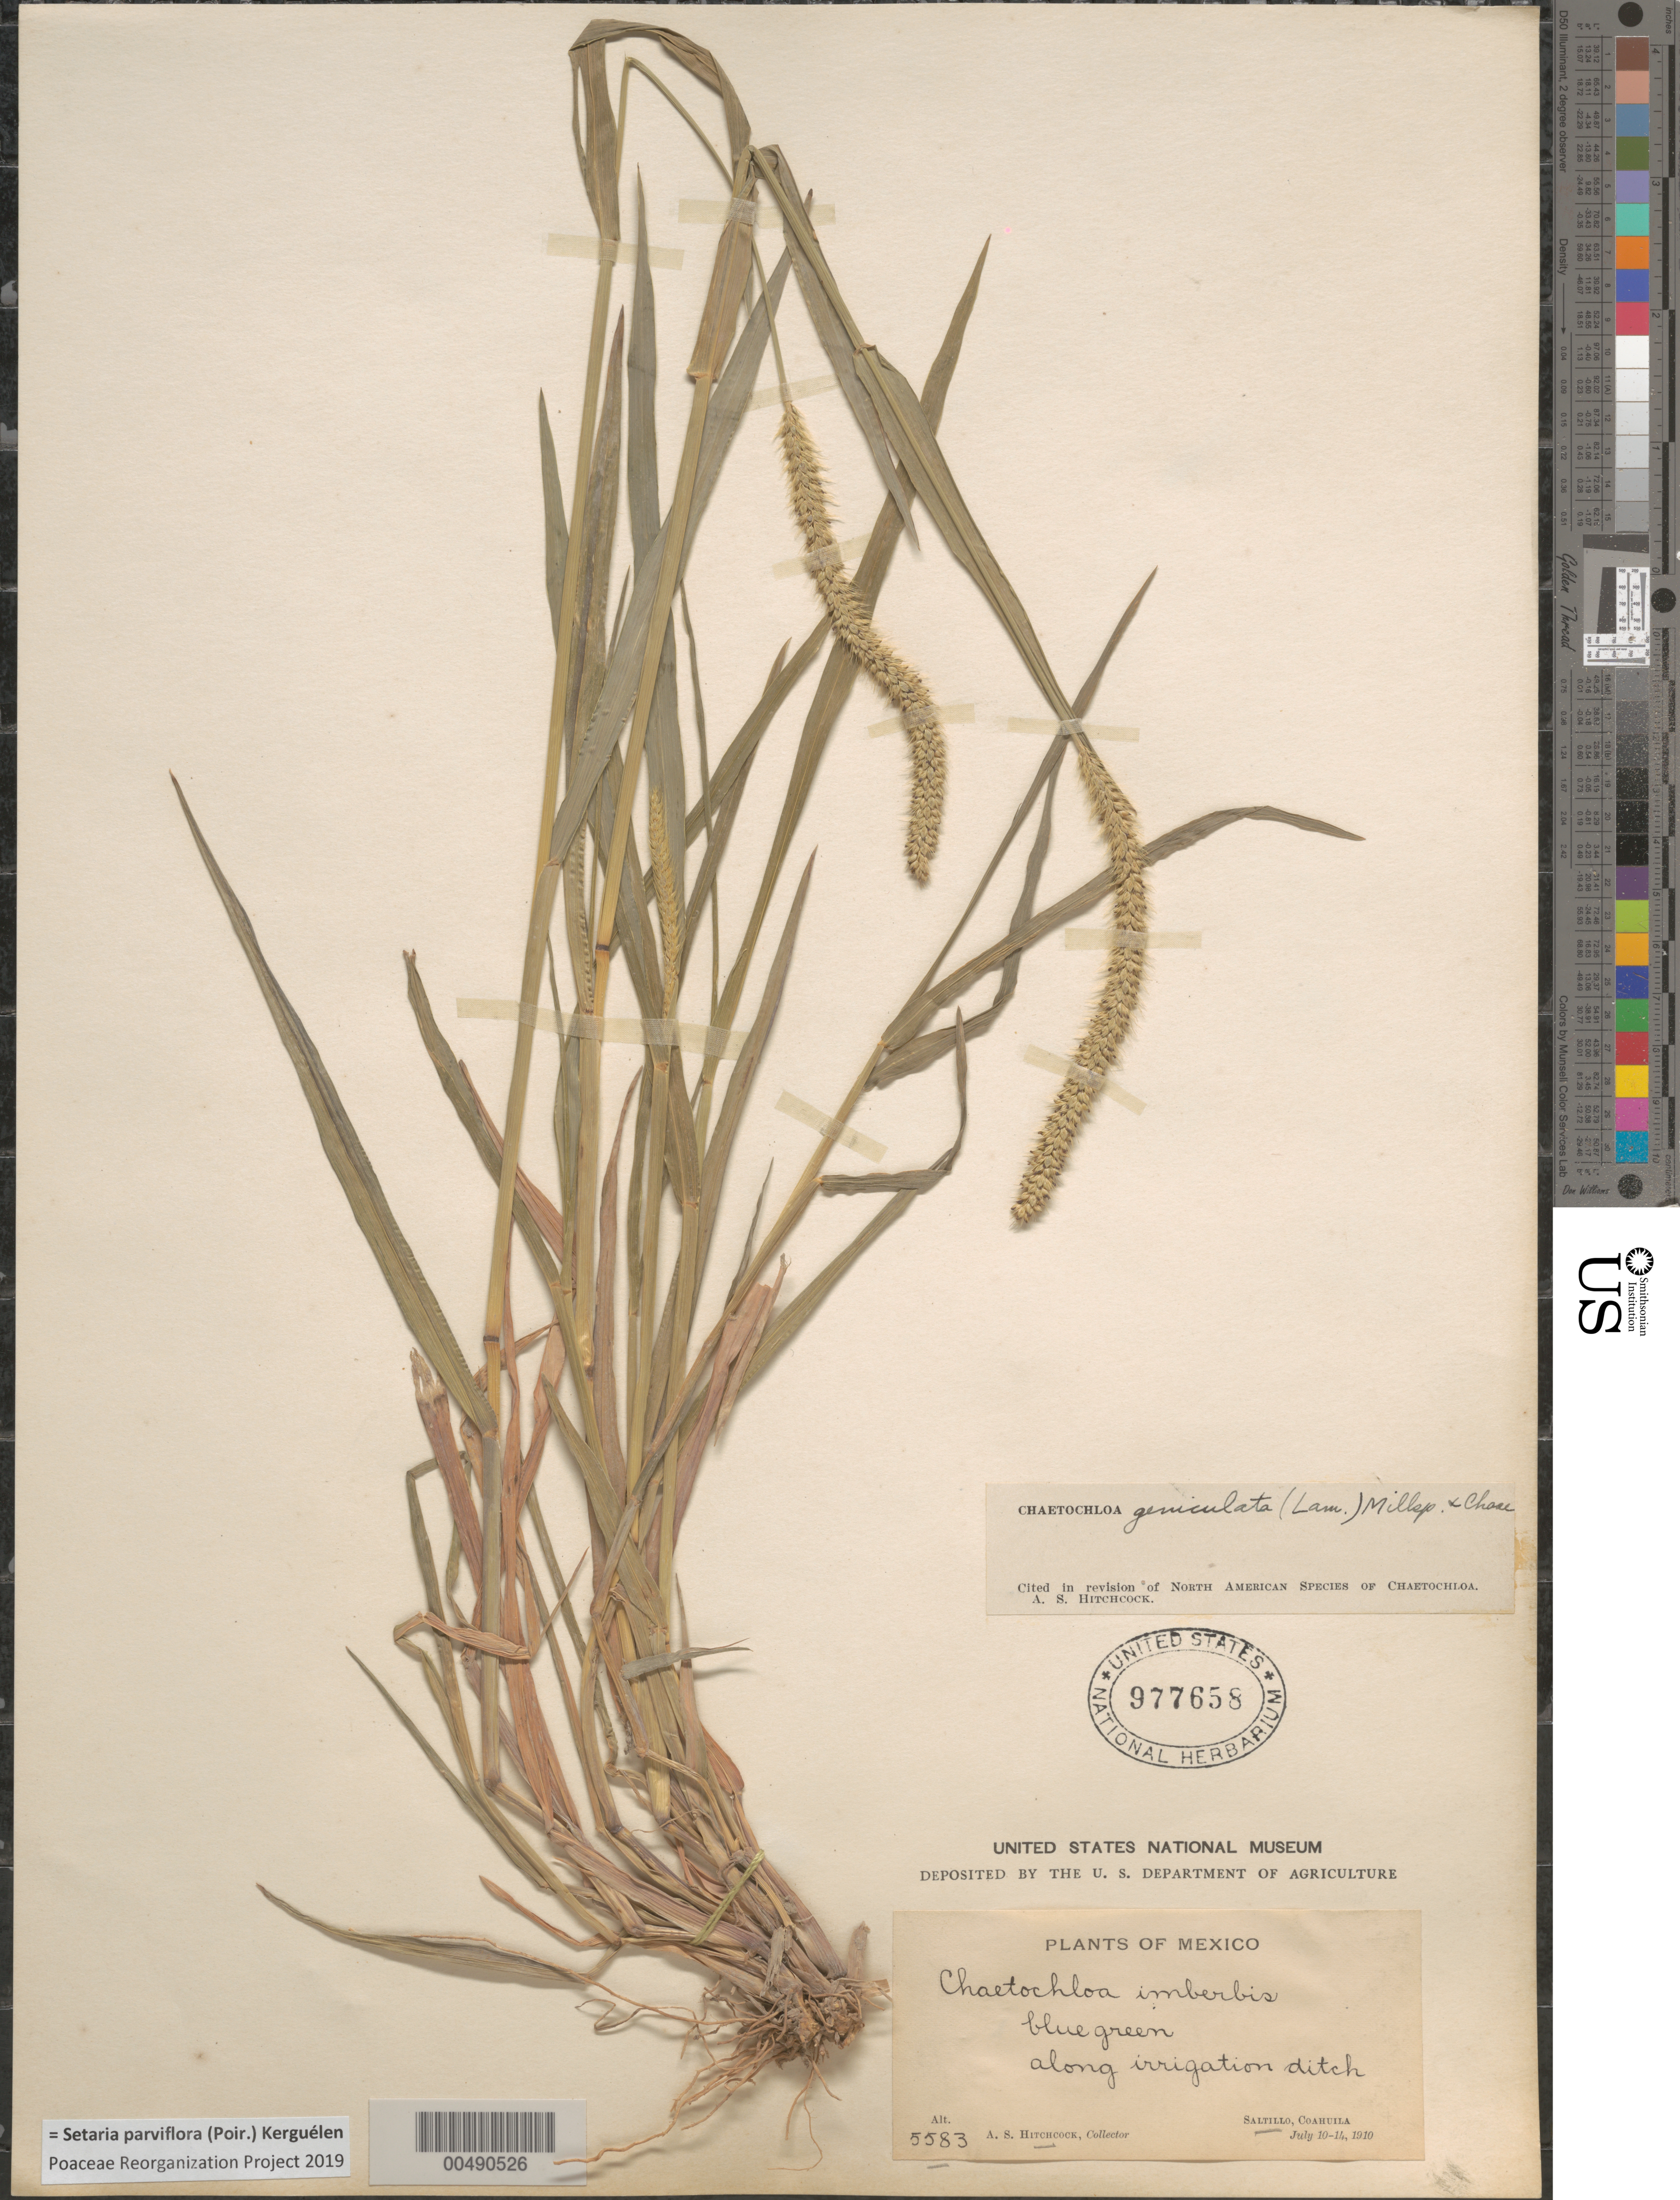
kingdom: Plantae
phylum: Tracheophyta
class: Liliopsida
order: Poales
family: Poaceae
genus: Setaria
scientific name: Setaria parviflora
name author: (Poir.) Kerguélen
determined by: Poaceae Reorganization Project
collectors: A. S. Hitchcock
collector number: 5583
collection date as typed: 10 Jul 1910 to 14 Jul 1910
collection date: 1910-07-10/1910-07-14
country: Mexico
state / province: Coahuila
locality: Saltillo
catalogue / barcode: US 977658